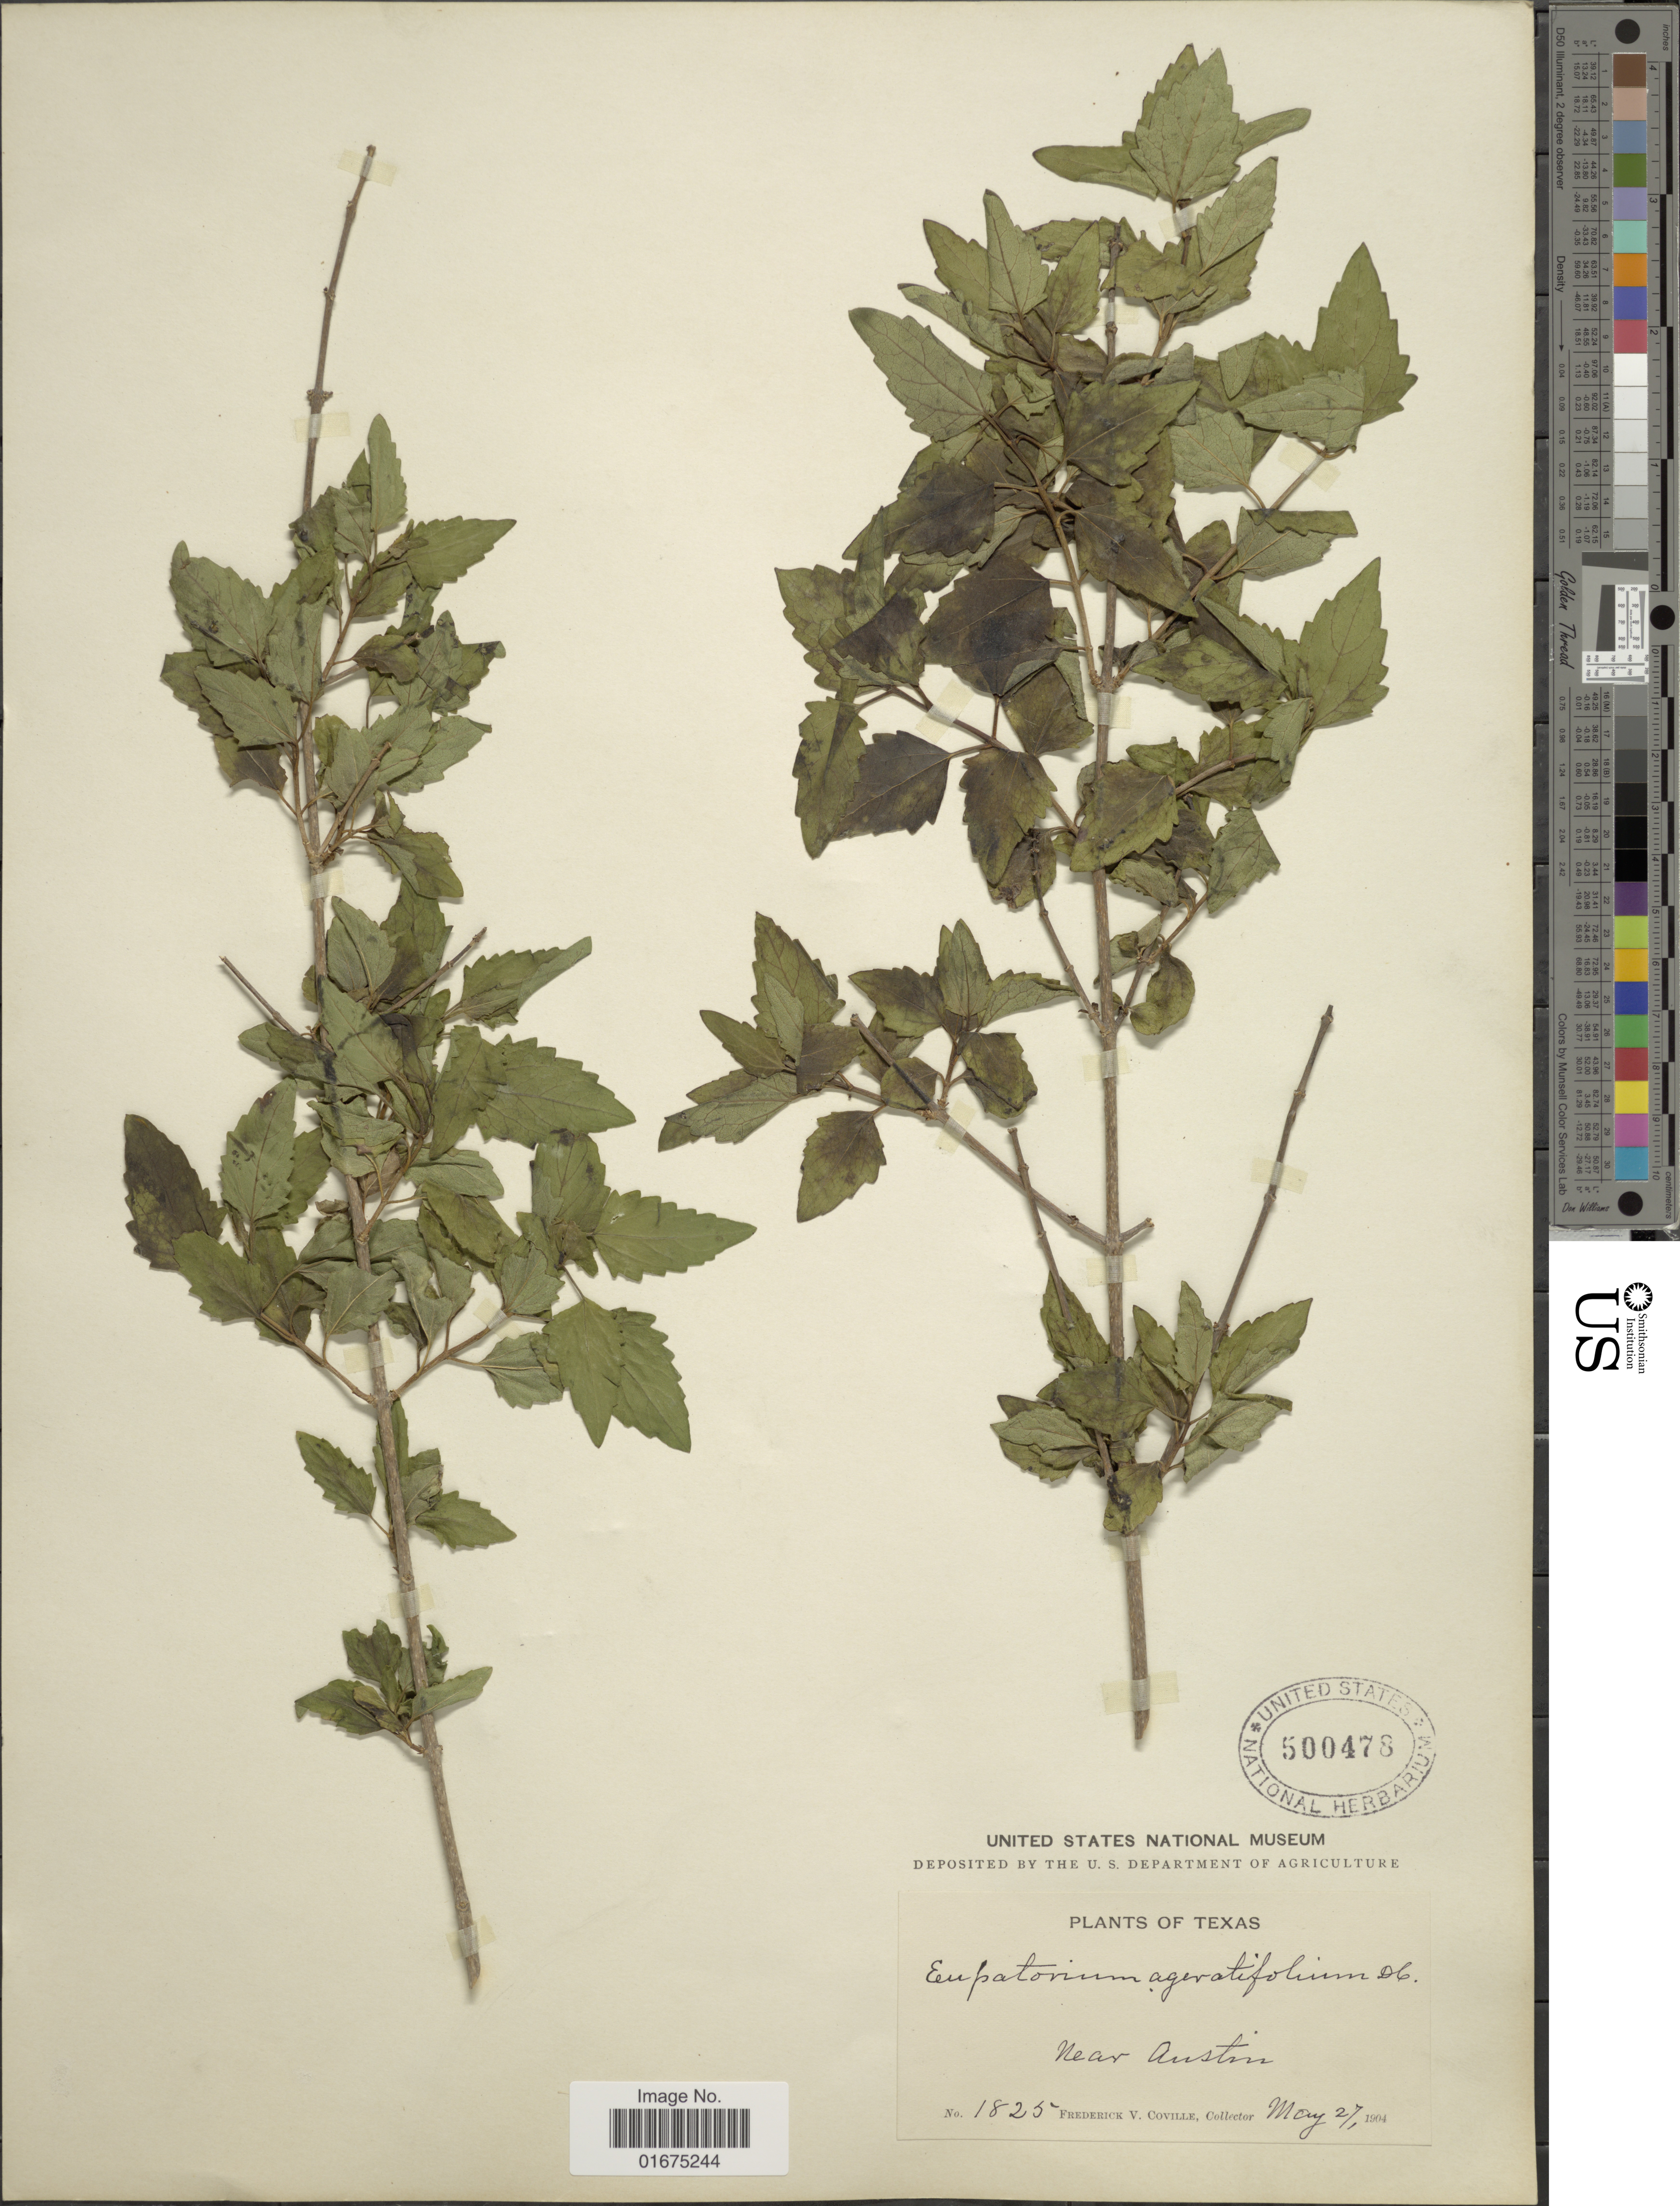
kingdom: Plantae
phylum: Tracheophyta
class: Magnoliopsida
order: Asterales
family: Asteraceae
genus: Ageratina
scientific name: Ageratina havanensis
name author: (Kunth) R.M. King & H. Rob.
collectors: F. V. Coville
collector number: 1825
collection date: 1904-05-27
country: United States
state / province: Texas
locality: Near Austin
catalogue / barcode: US 500478